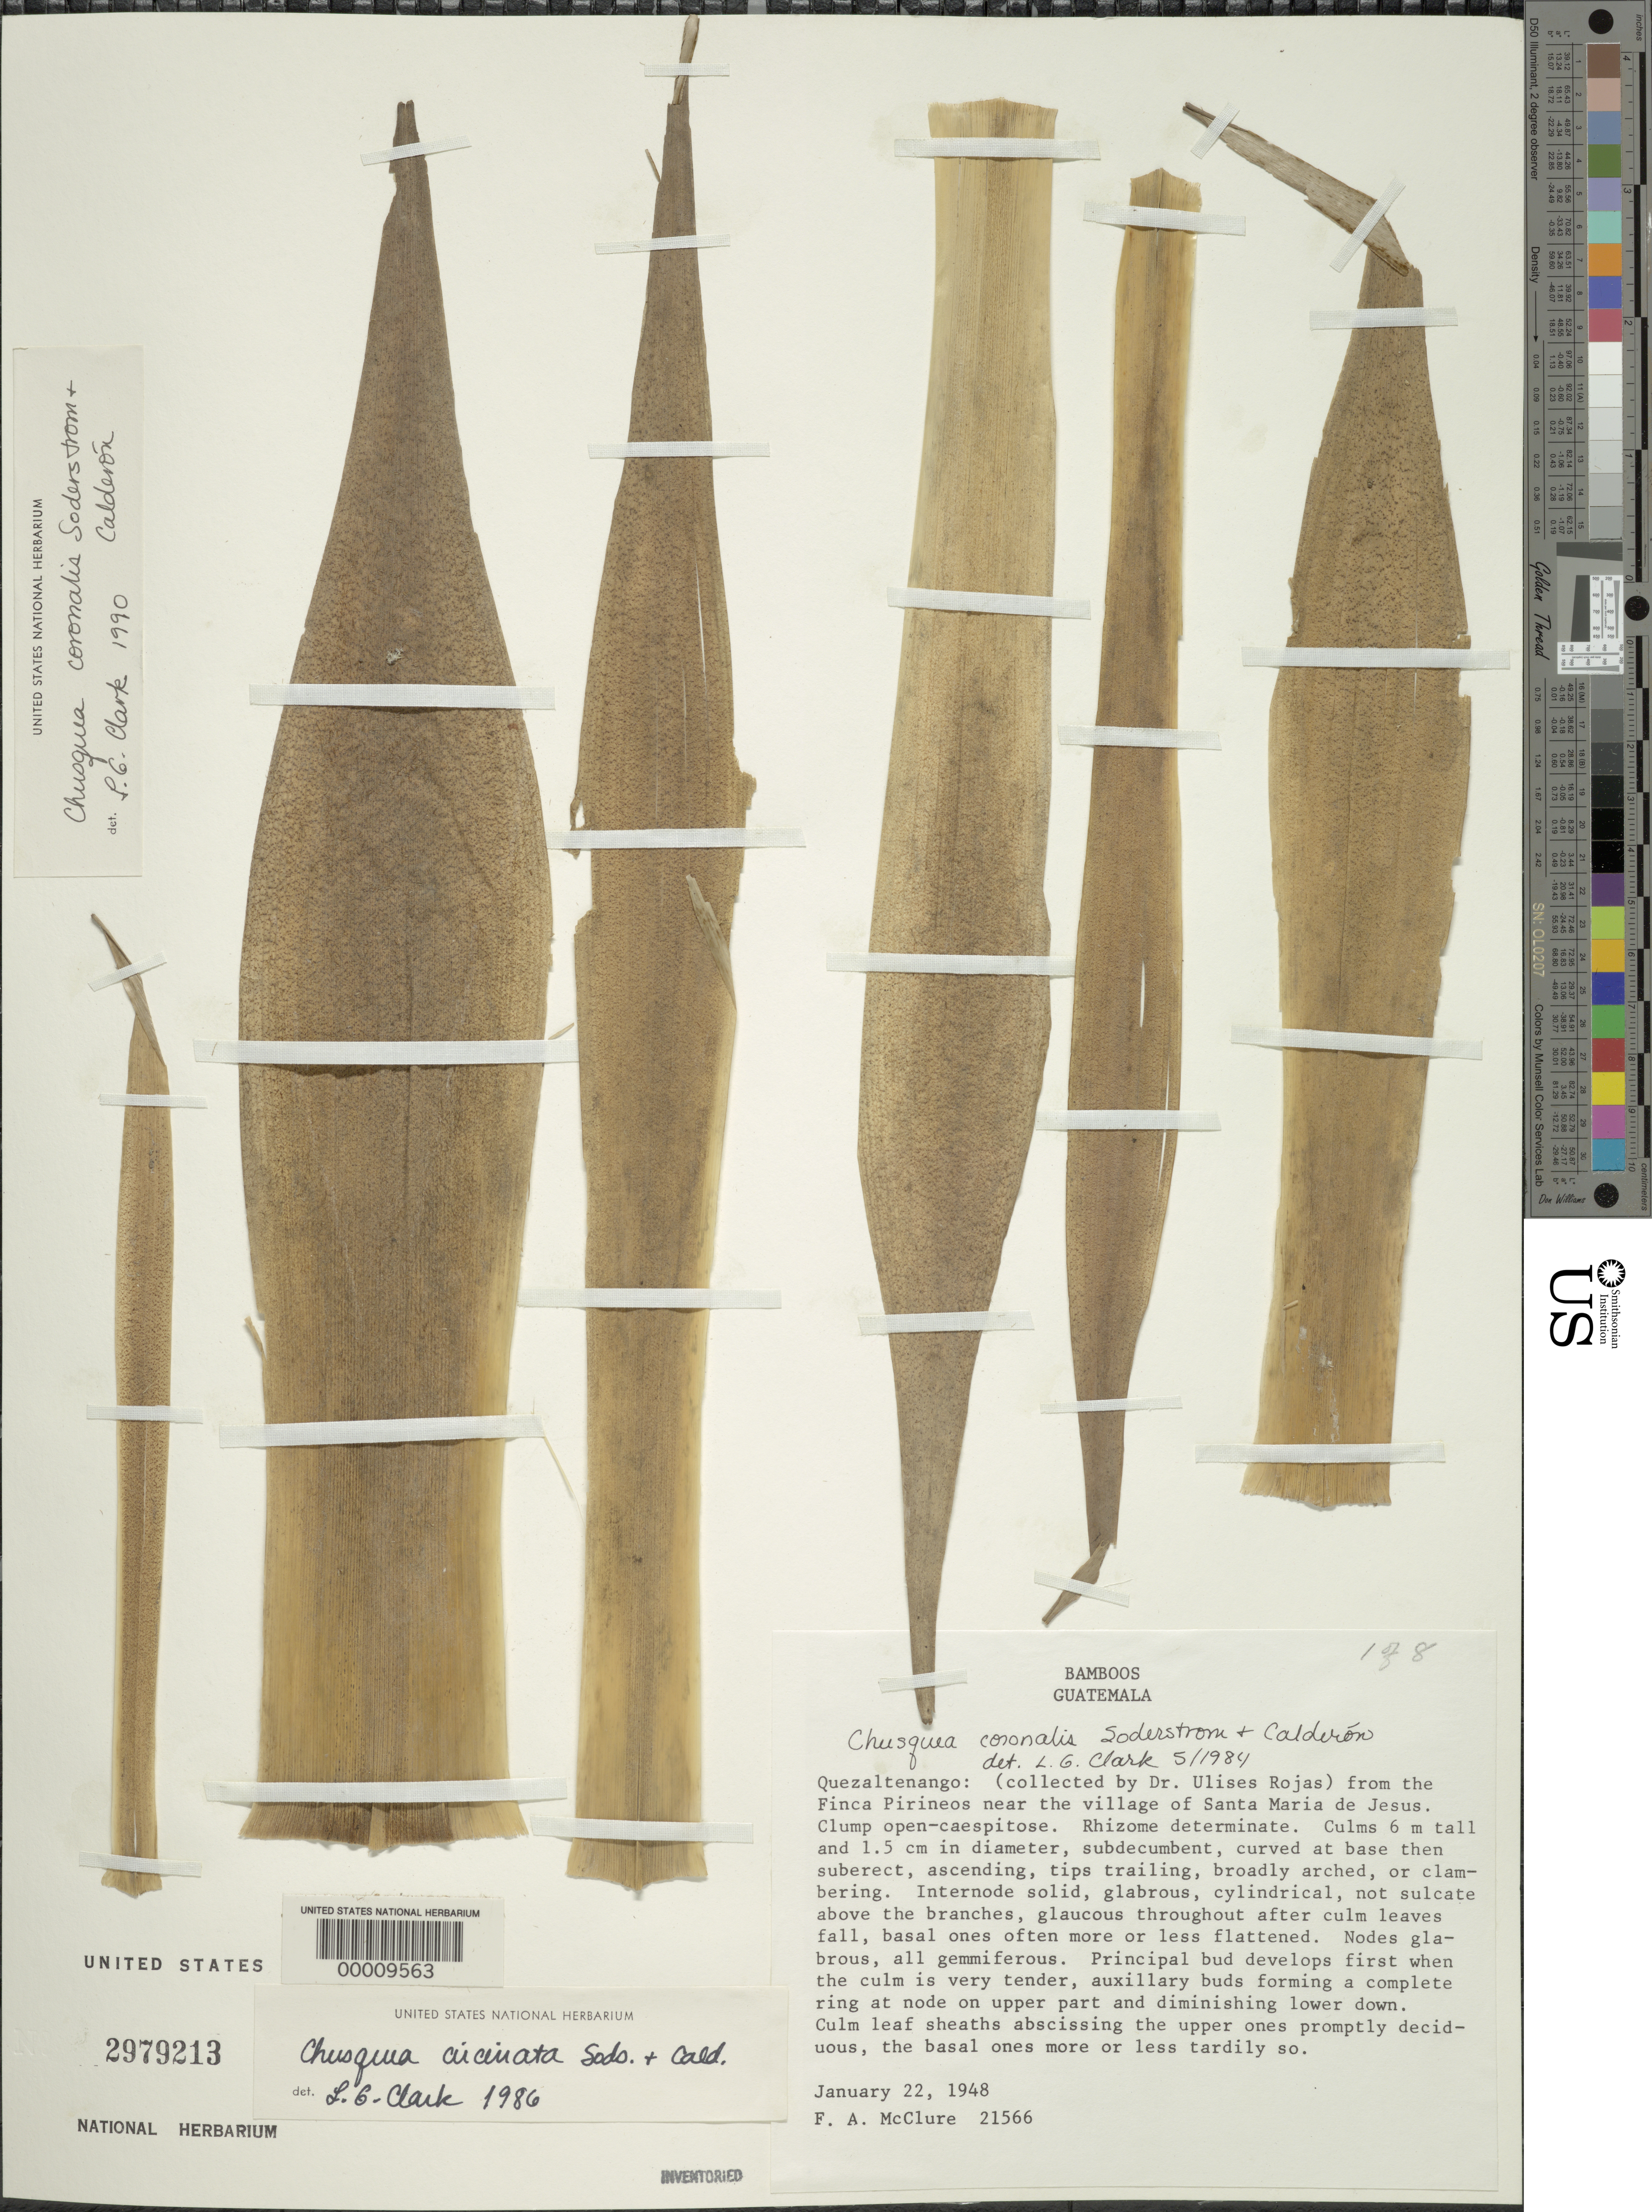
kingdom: Plantae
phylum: Tracheophyta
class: Liliopsida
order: Poales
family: Poaceae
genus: Chusquea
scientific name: Chusquea coronalis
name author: Soderstr. & C. E. Calderón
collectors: U. Rojas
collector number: Mcclure 21566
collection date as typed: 22 Jan 1948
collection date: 1948-01-22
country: Guatemala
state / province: Quetzaltenango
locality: Finca Pirineos near the village of Santa Maria de Jesus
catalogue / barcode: US 2979213